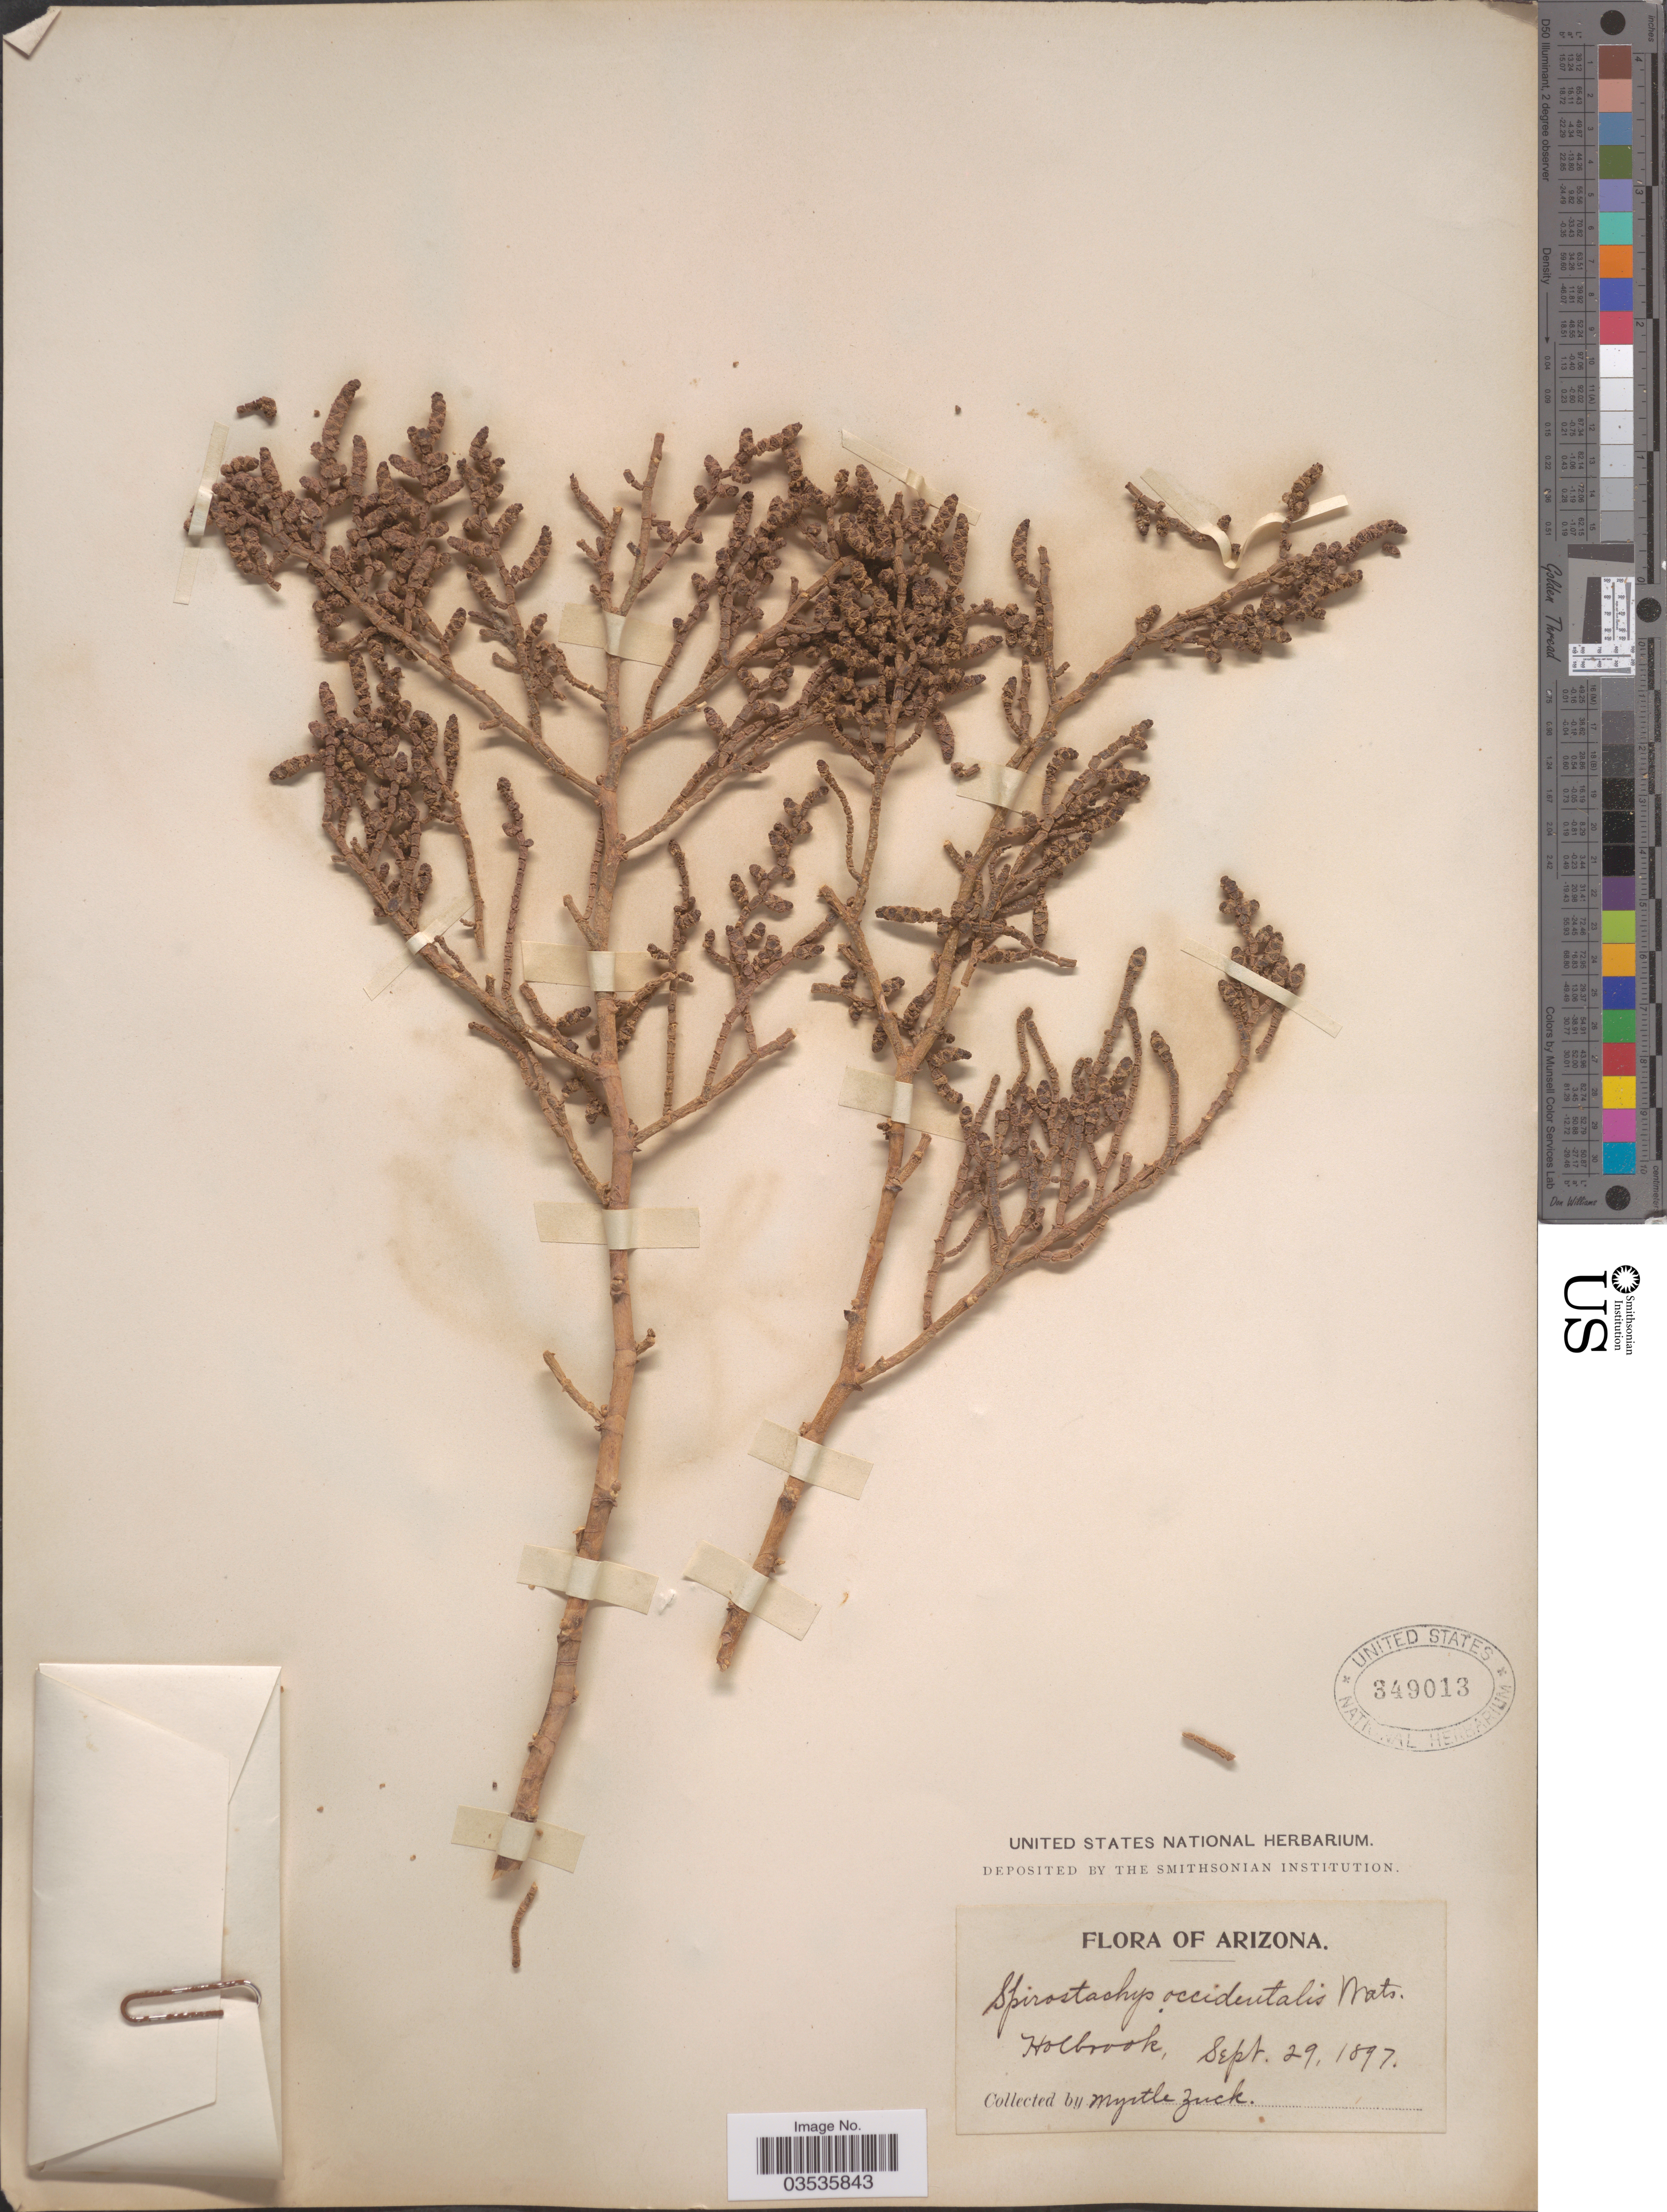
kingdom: Plantae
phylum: Tracheophyta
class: Magnoliopsida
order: Caryophyllales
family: Amaranthaceae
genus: Allenrolfea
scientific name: Allenrolfea occidentalis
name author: (S. Watson) Kuntze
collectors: M. Zuck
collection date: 1897-09-29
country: United States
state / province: Arizona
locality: Holbrook.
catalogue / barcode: US 349013